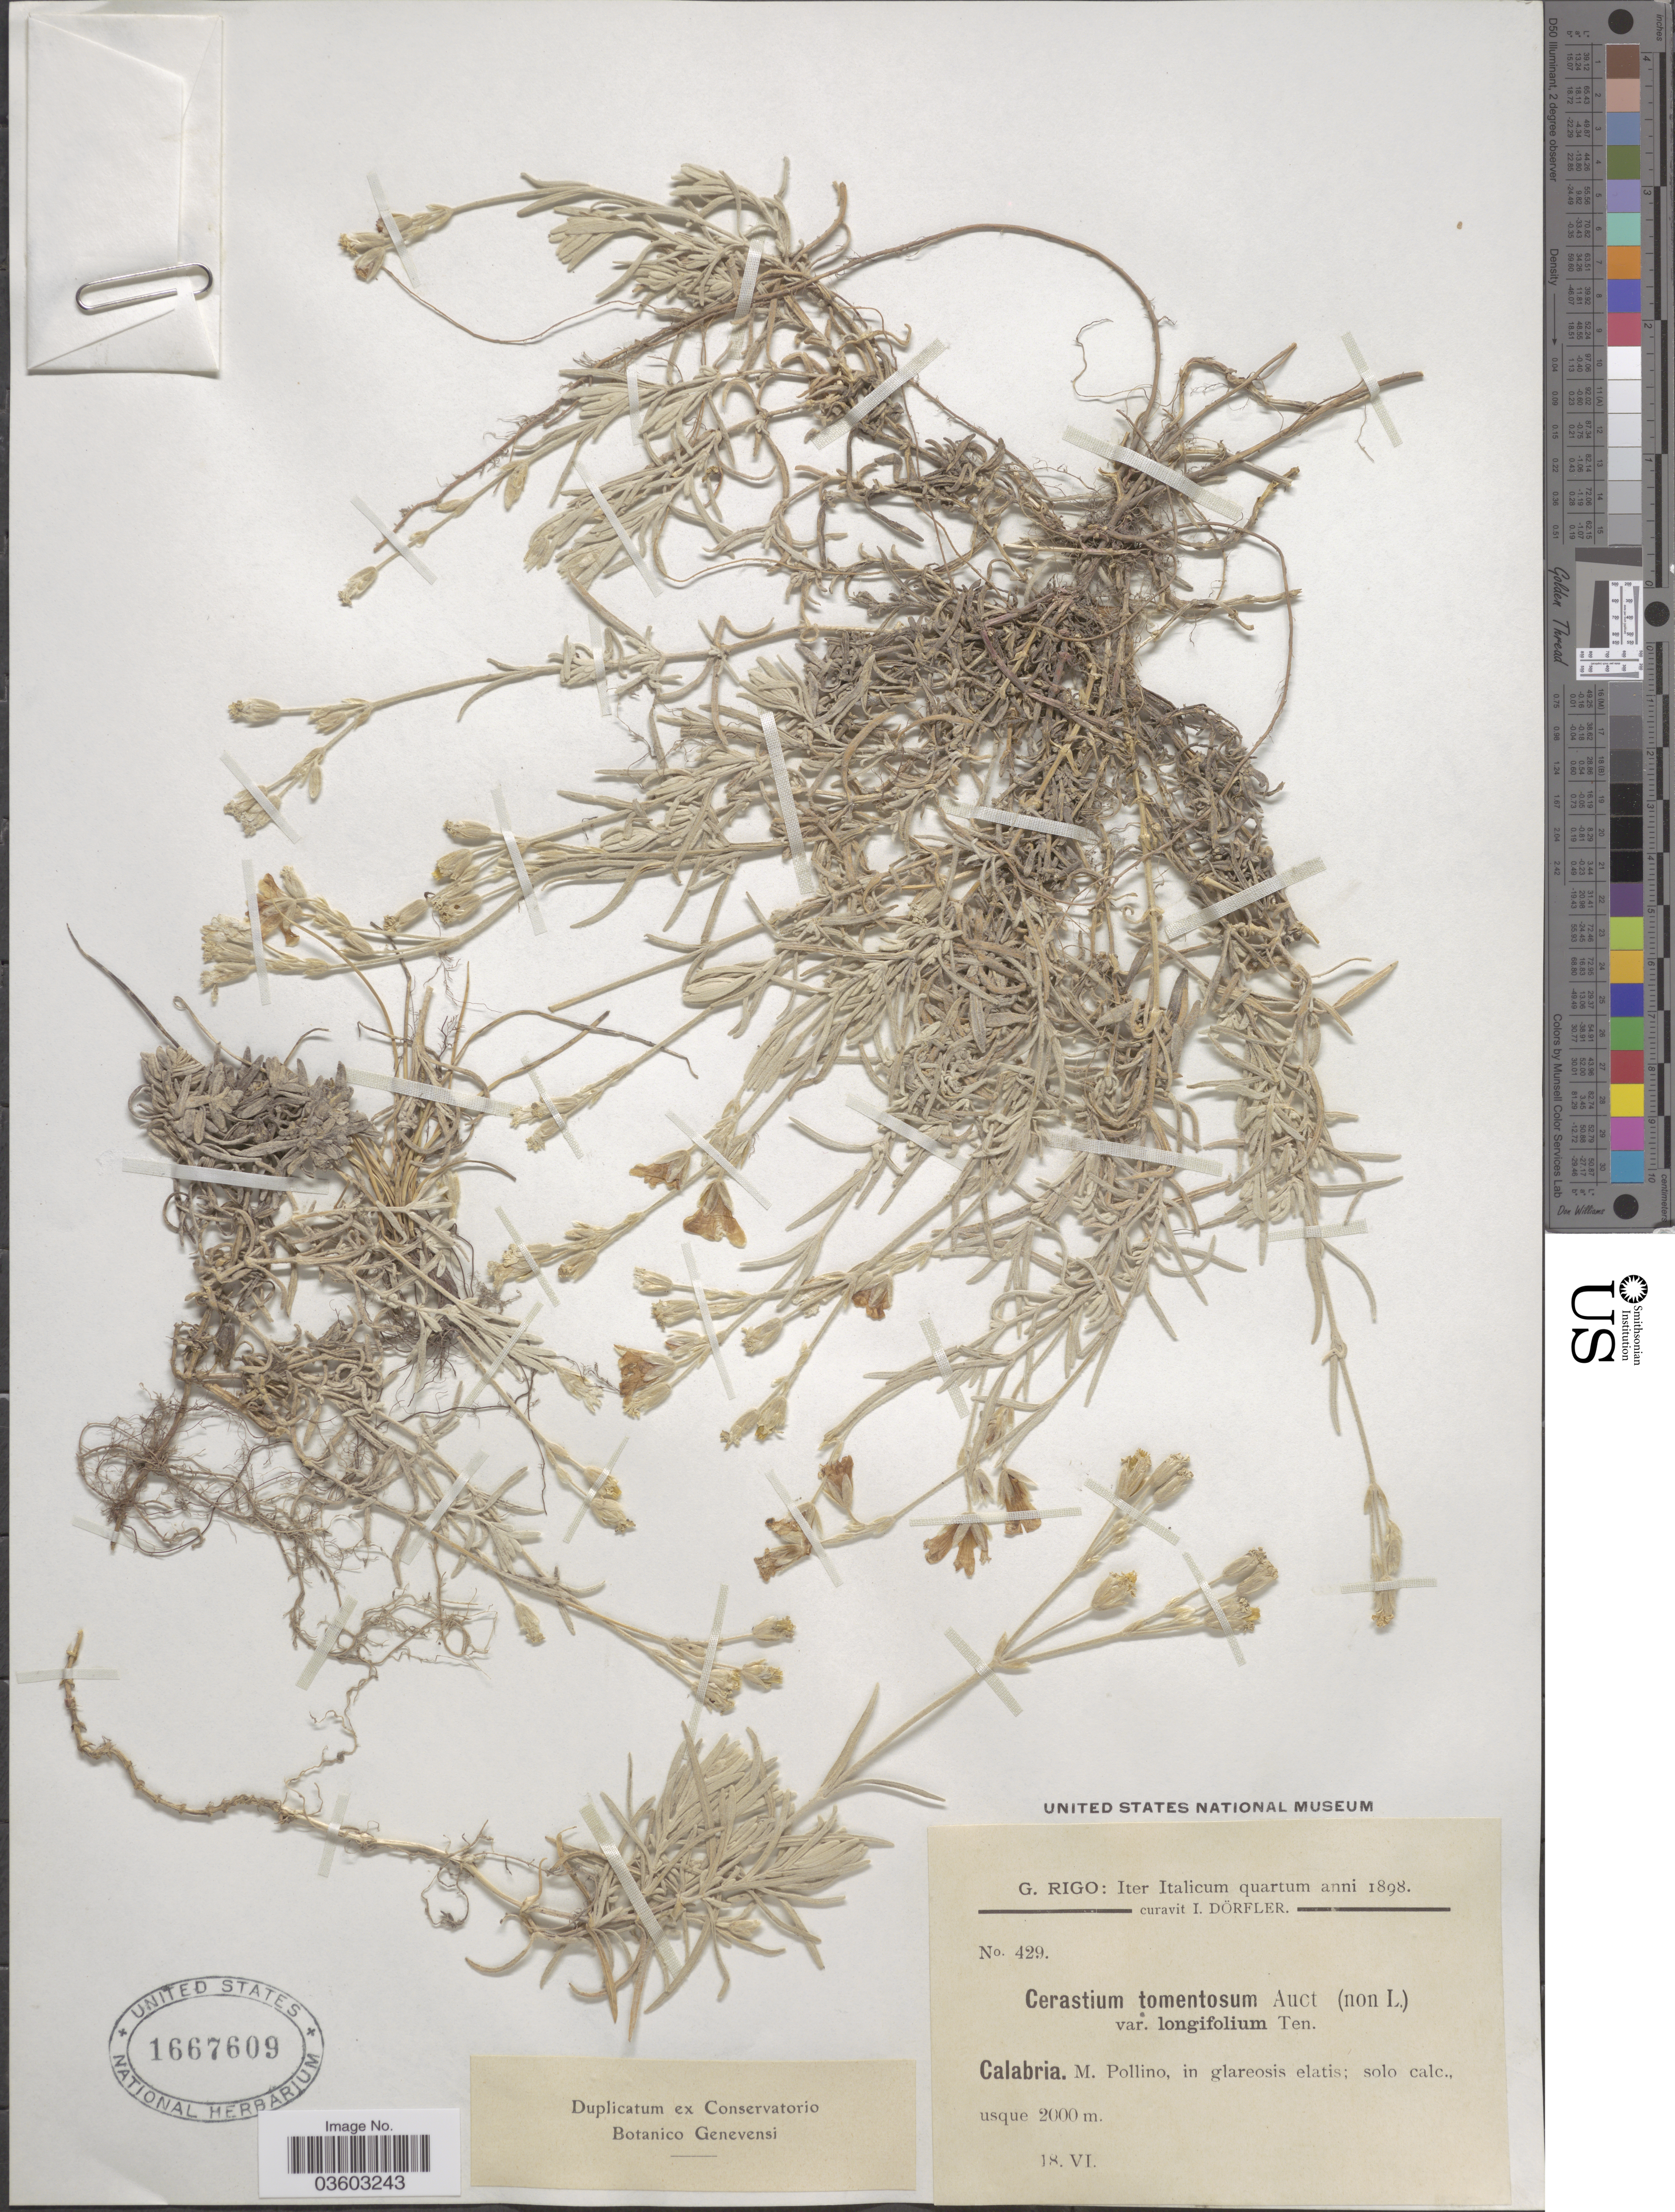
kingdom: Plantae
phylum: Tracheophyta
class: Magnoliopsida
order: Caryophyllales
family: Caryophyllaceae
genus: Cerastium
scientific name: Cerastium tomentosum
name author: L.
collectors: G. Rigo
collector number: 429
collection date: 1898-06-18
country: Italy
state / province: Calabria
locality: Iter Italicum quartum. M. Pollino, in glareosis alatis; solo calc.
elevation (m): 2000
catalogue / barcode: US 1667609